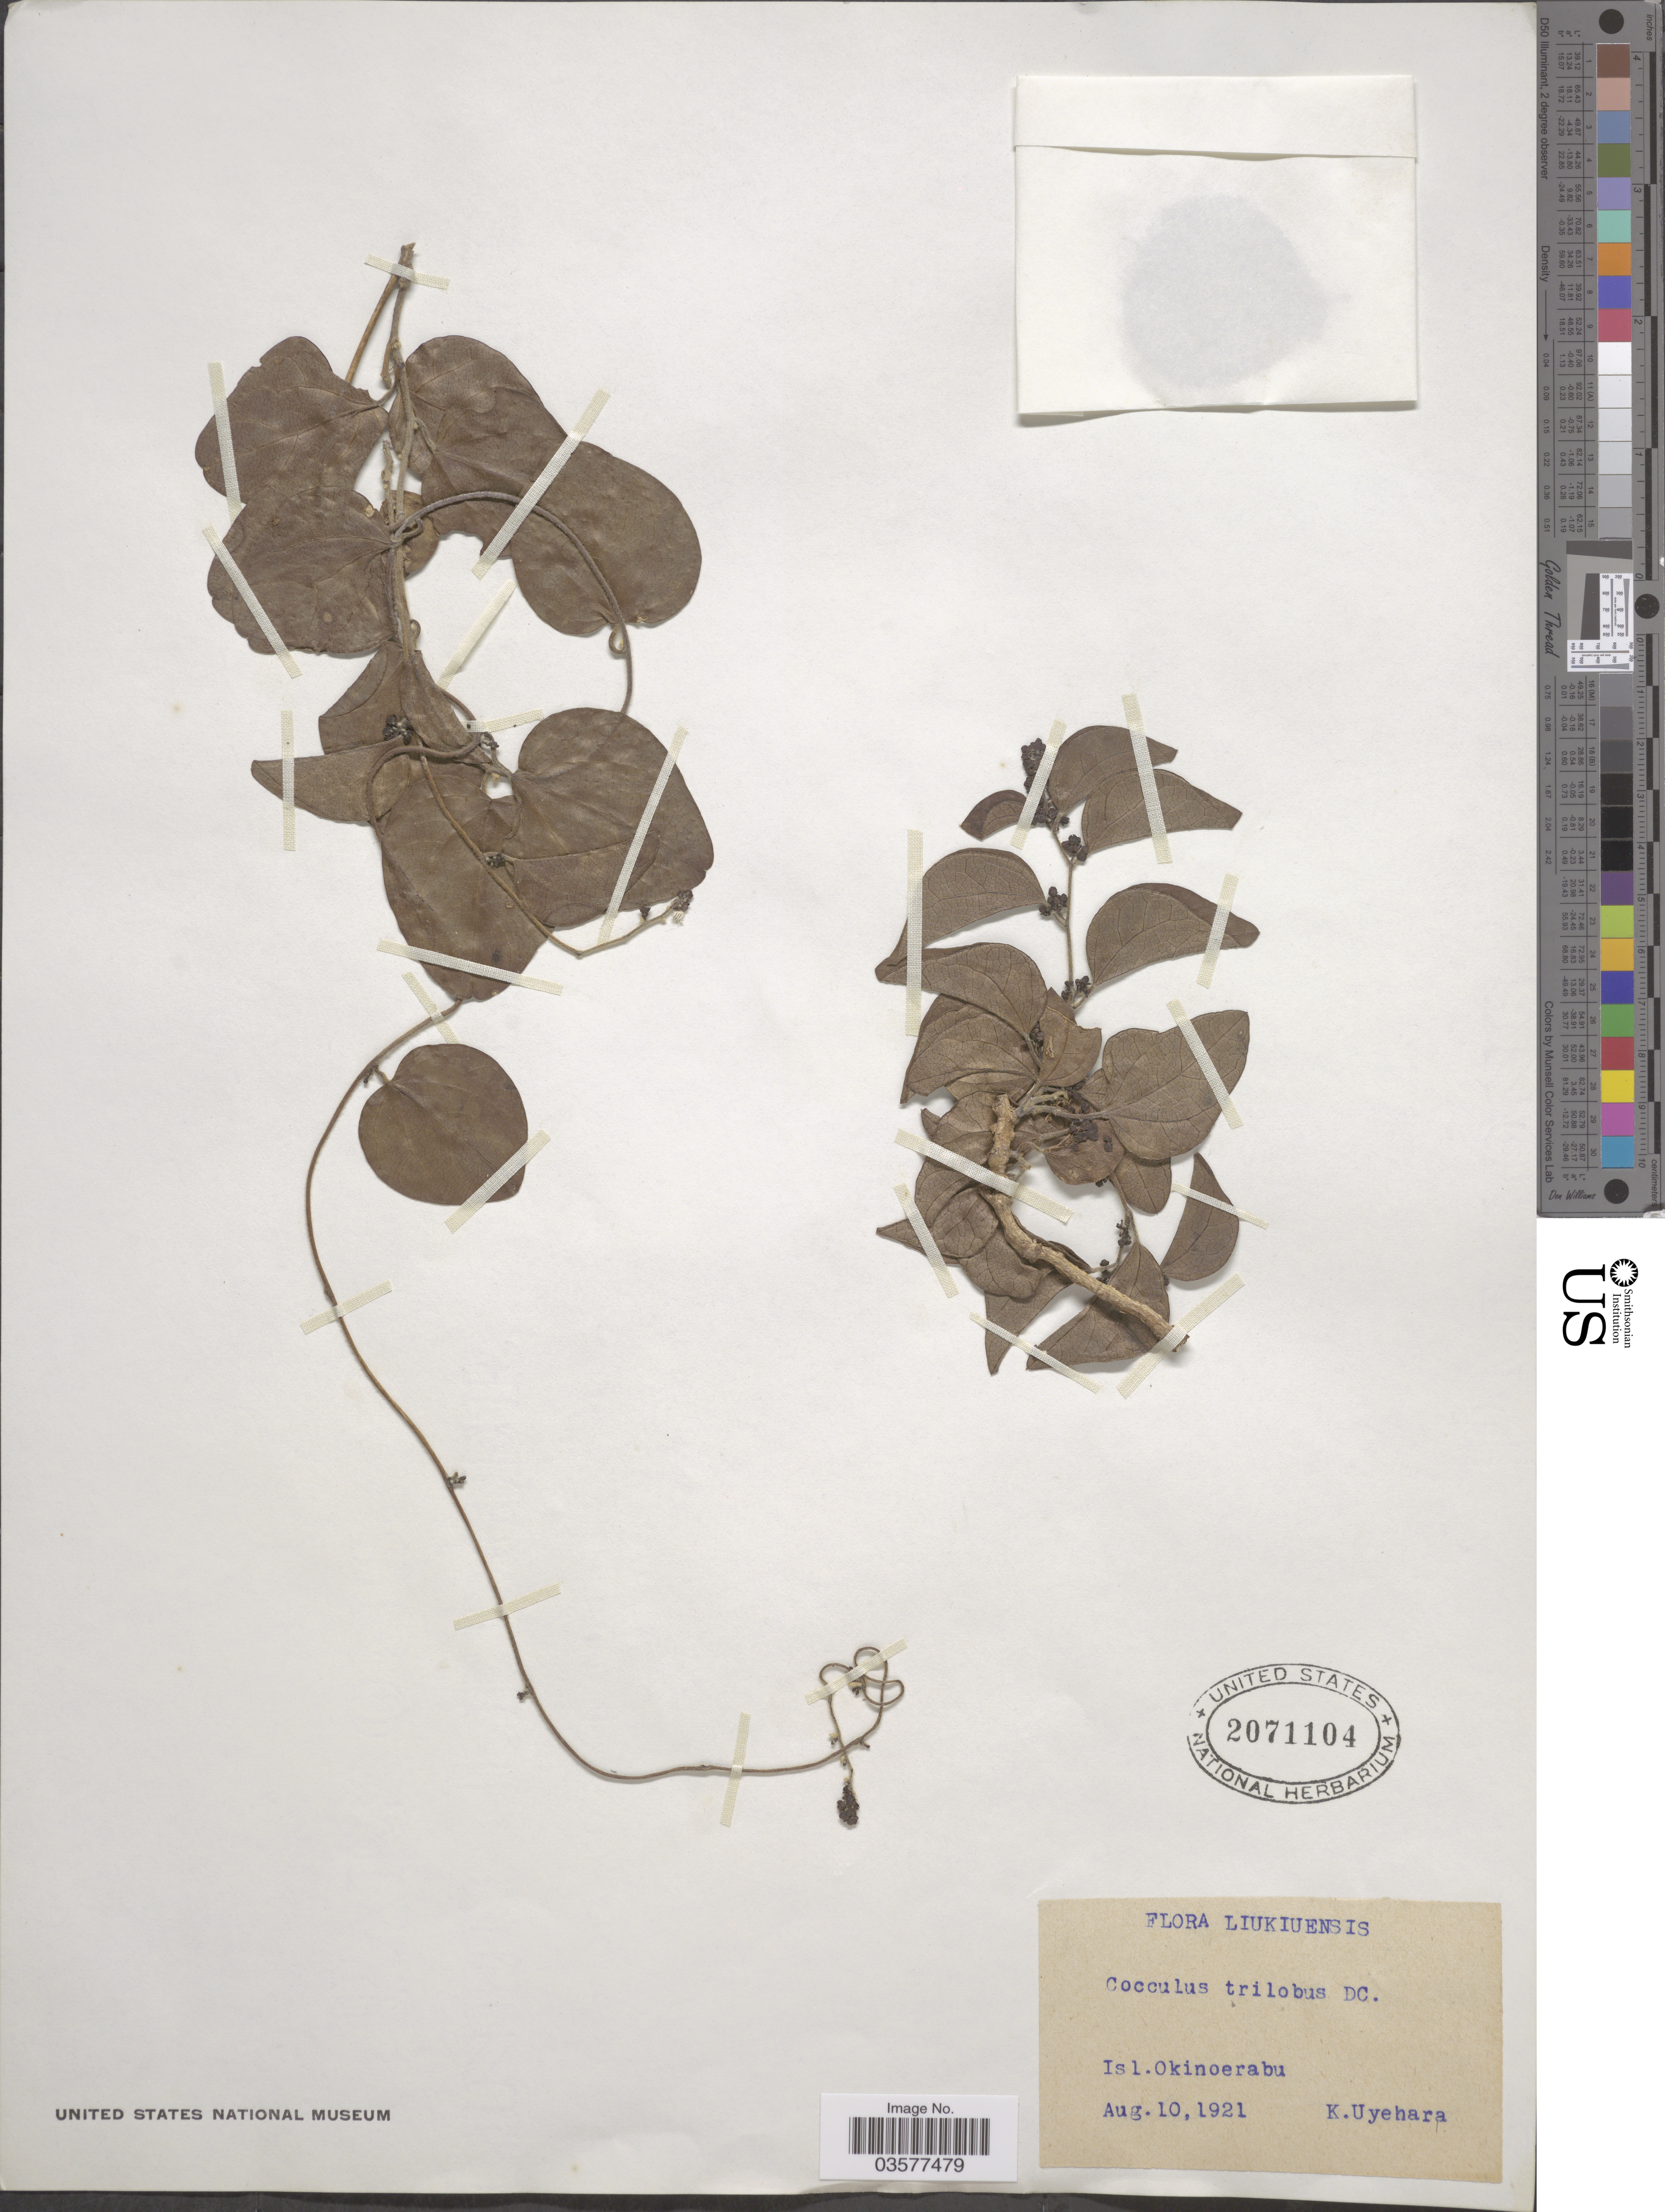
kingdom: Plantae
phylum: Tracheophyta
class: Magnoliopsida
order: Ranunculales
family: Menispermaceae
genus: Cocculus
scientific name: Cocculus orbiculatus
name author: (L.) DC.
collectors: K. Uyehara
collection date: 1921-08-10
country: Japan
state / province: Okinawa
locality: Liukiuensis. Isl. Okinoerabu.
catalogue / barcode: US 2071104